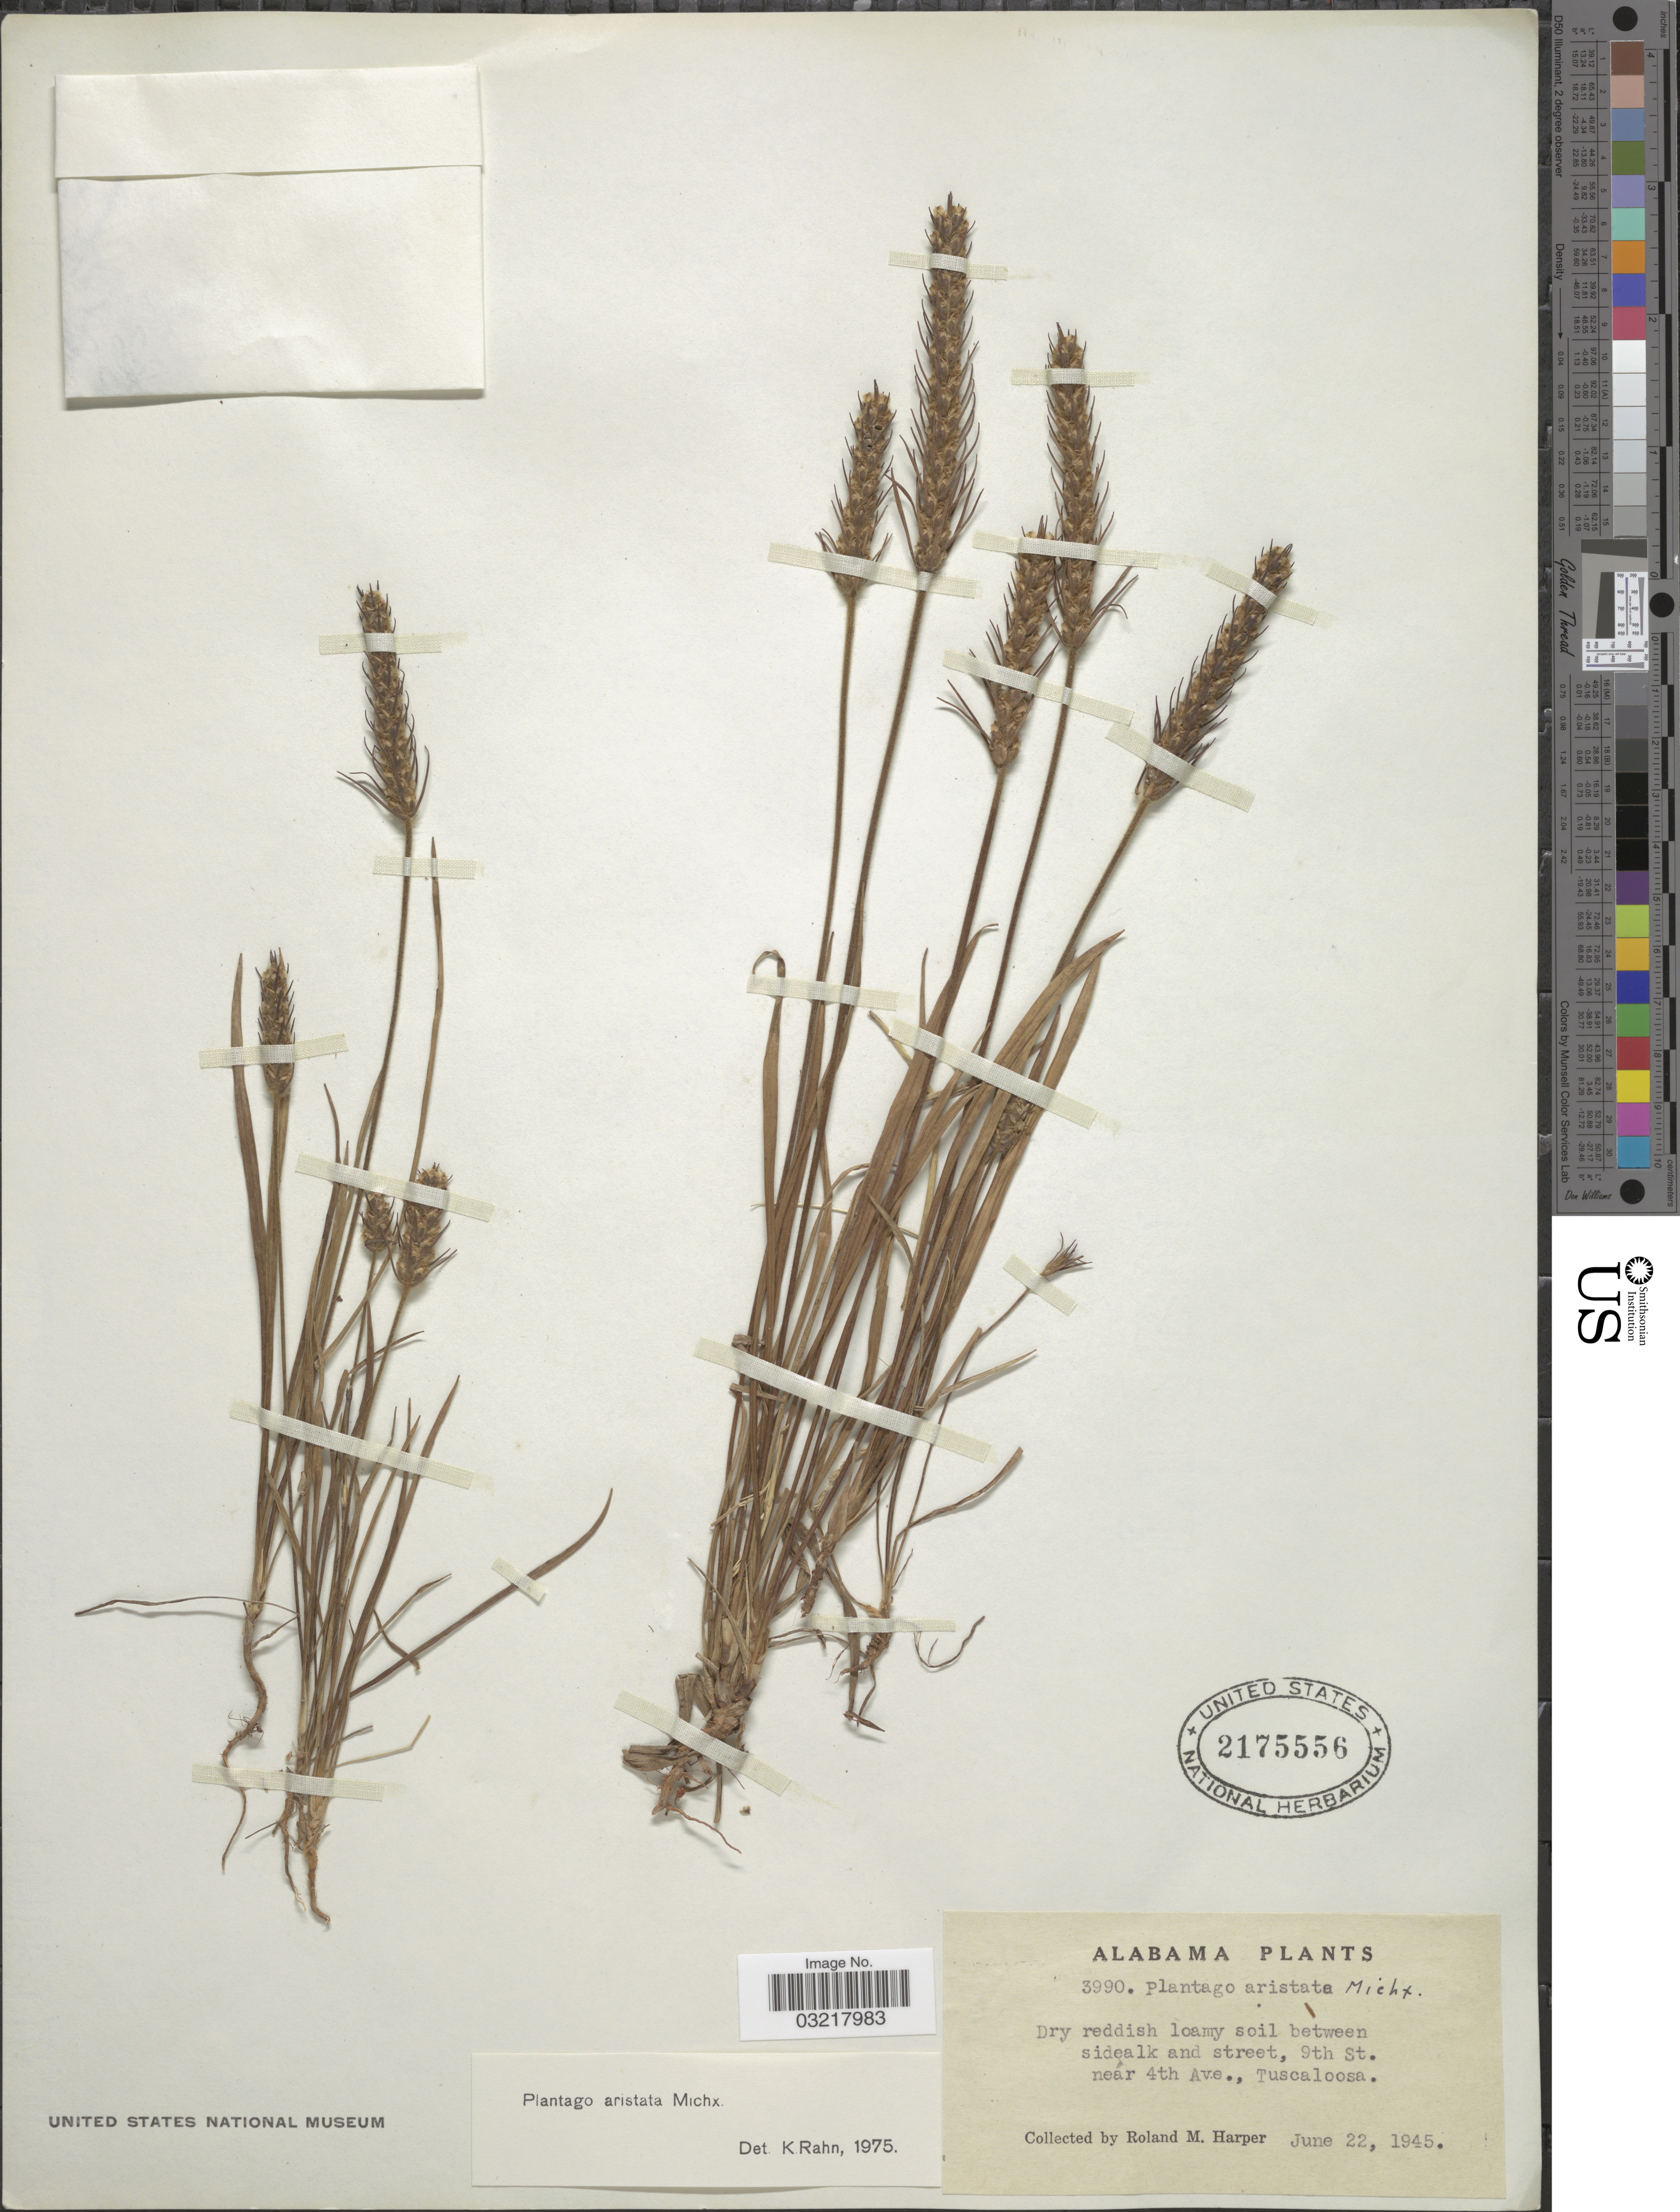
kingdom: Plantae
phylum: Tracheophyta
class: Magnoliopsida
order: Lamiales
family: Plantaginaceae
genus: Plantago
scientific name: Plantago aristata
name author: Michx.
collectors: R. M. Harper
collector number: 3990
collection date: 1945-06-22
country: United States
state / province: Alabama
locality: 9th St. near 4th Ave., Tuscaloosa.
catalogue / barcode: US 2175556